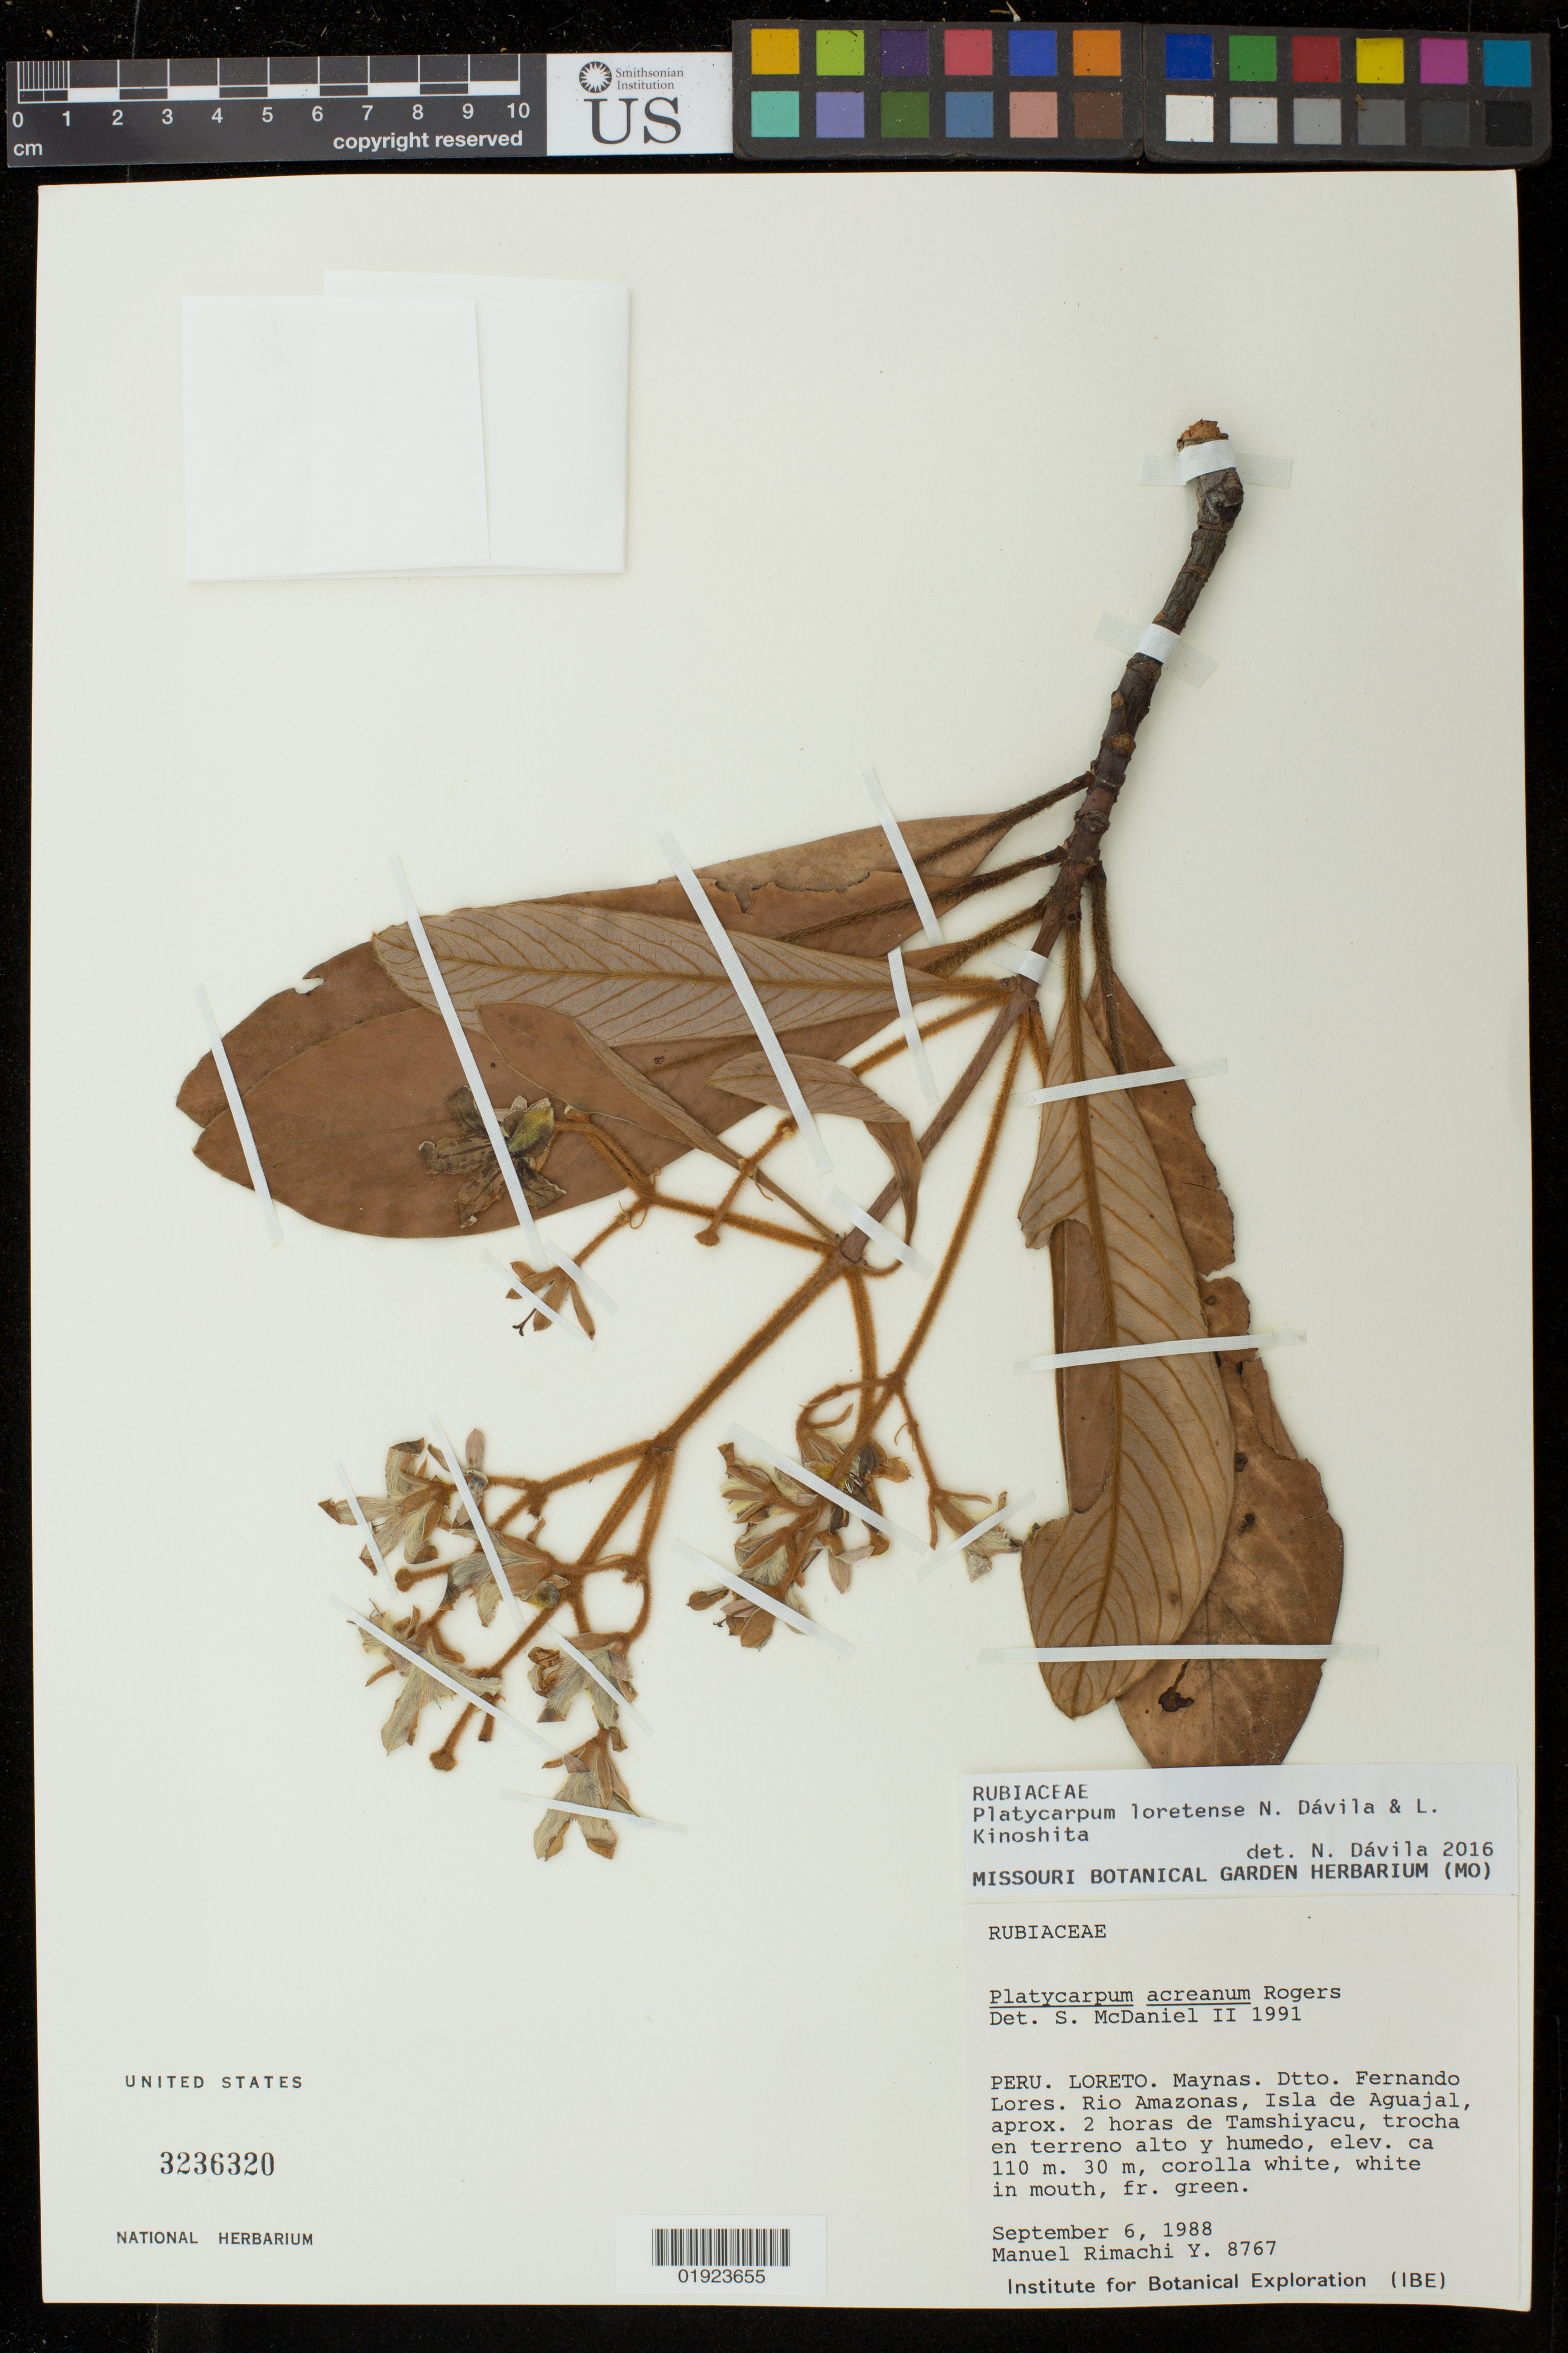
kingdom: Plantae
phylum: Tracheophyta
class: Magnoliopsida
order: Gentianales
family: Rubiaceae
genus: Platycarpum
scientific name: Platycarpum loretense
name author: N. Dávila & Kinoshita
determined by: Davila, N.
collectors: M. Rimachi Y.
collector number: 8767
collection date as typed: September 6, 1988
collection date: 1988-09-06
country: Peru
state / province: Loreto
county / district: Maynas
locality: Fernando Lores. Rio Amazonas, Isla de Aguajal, aprox. 2 horas de Tamshiyacu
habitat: trocha en terreno alto y humedo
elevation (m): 110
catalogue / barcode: US 3236320